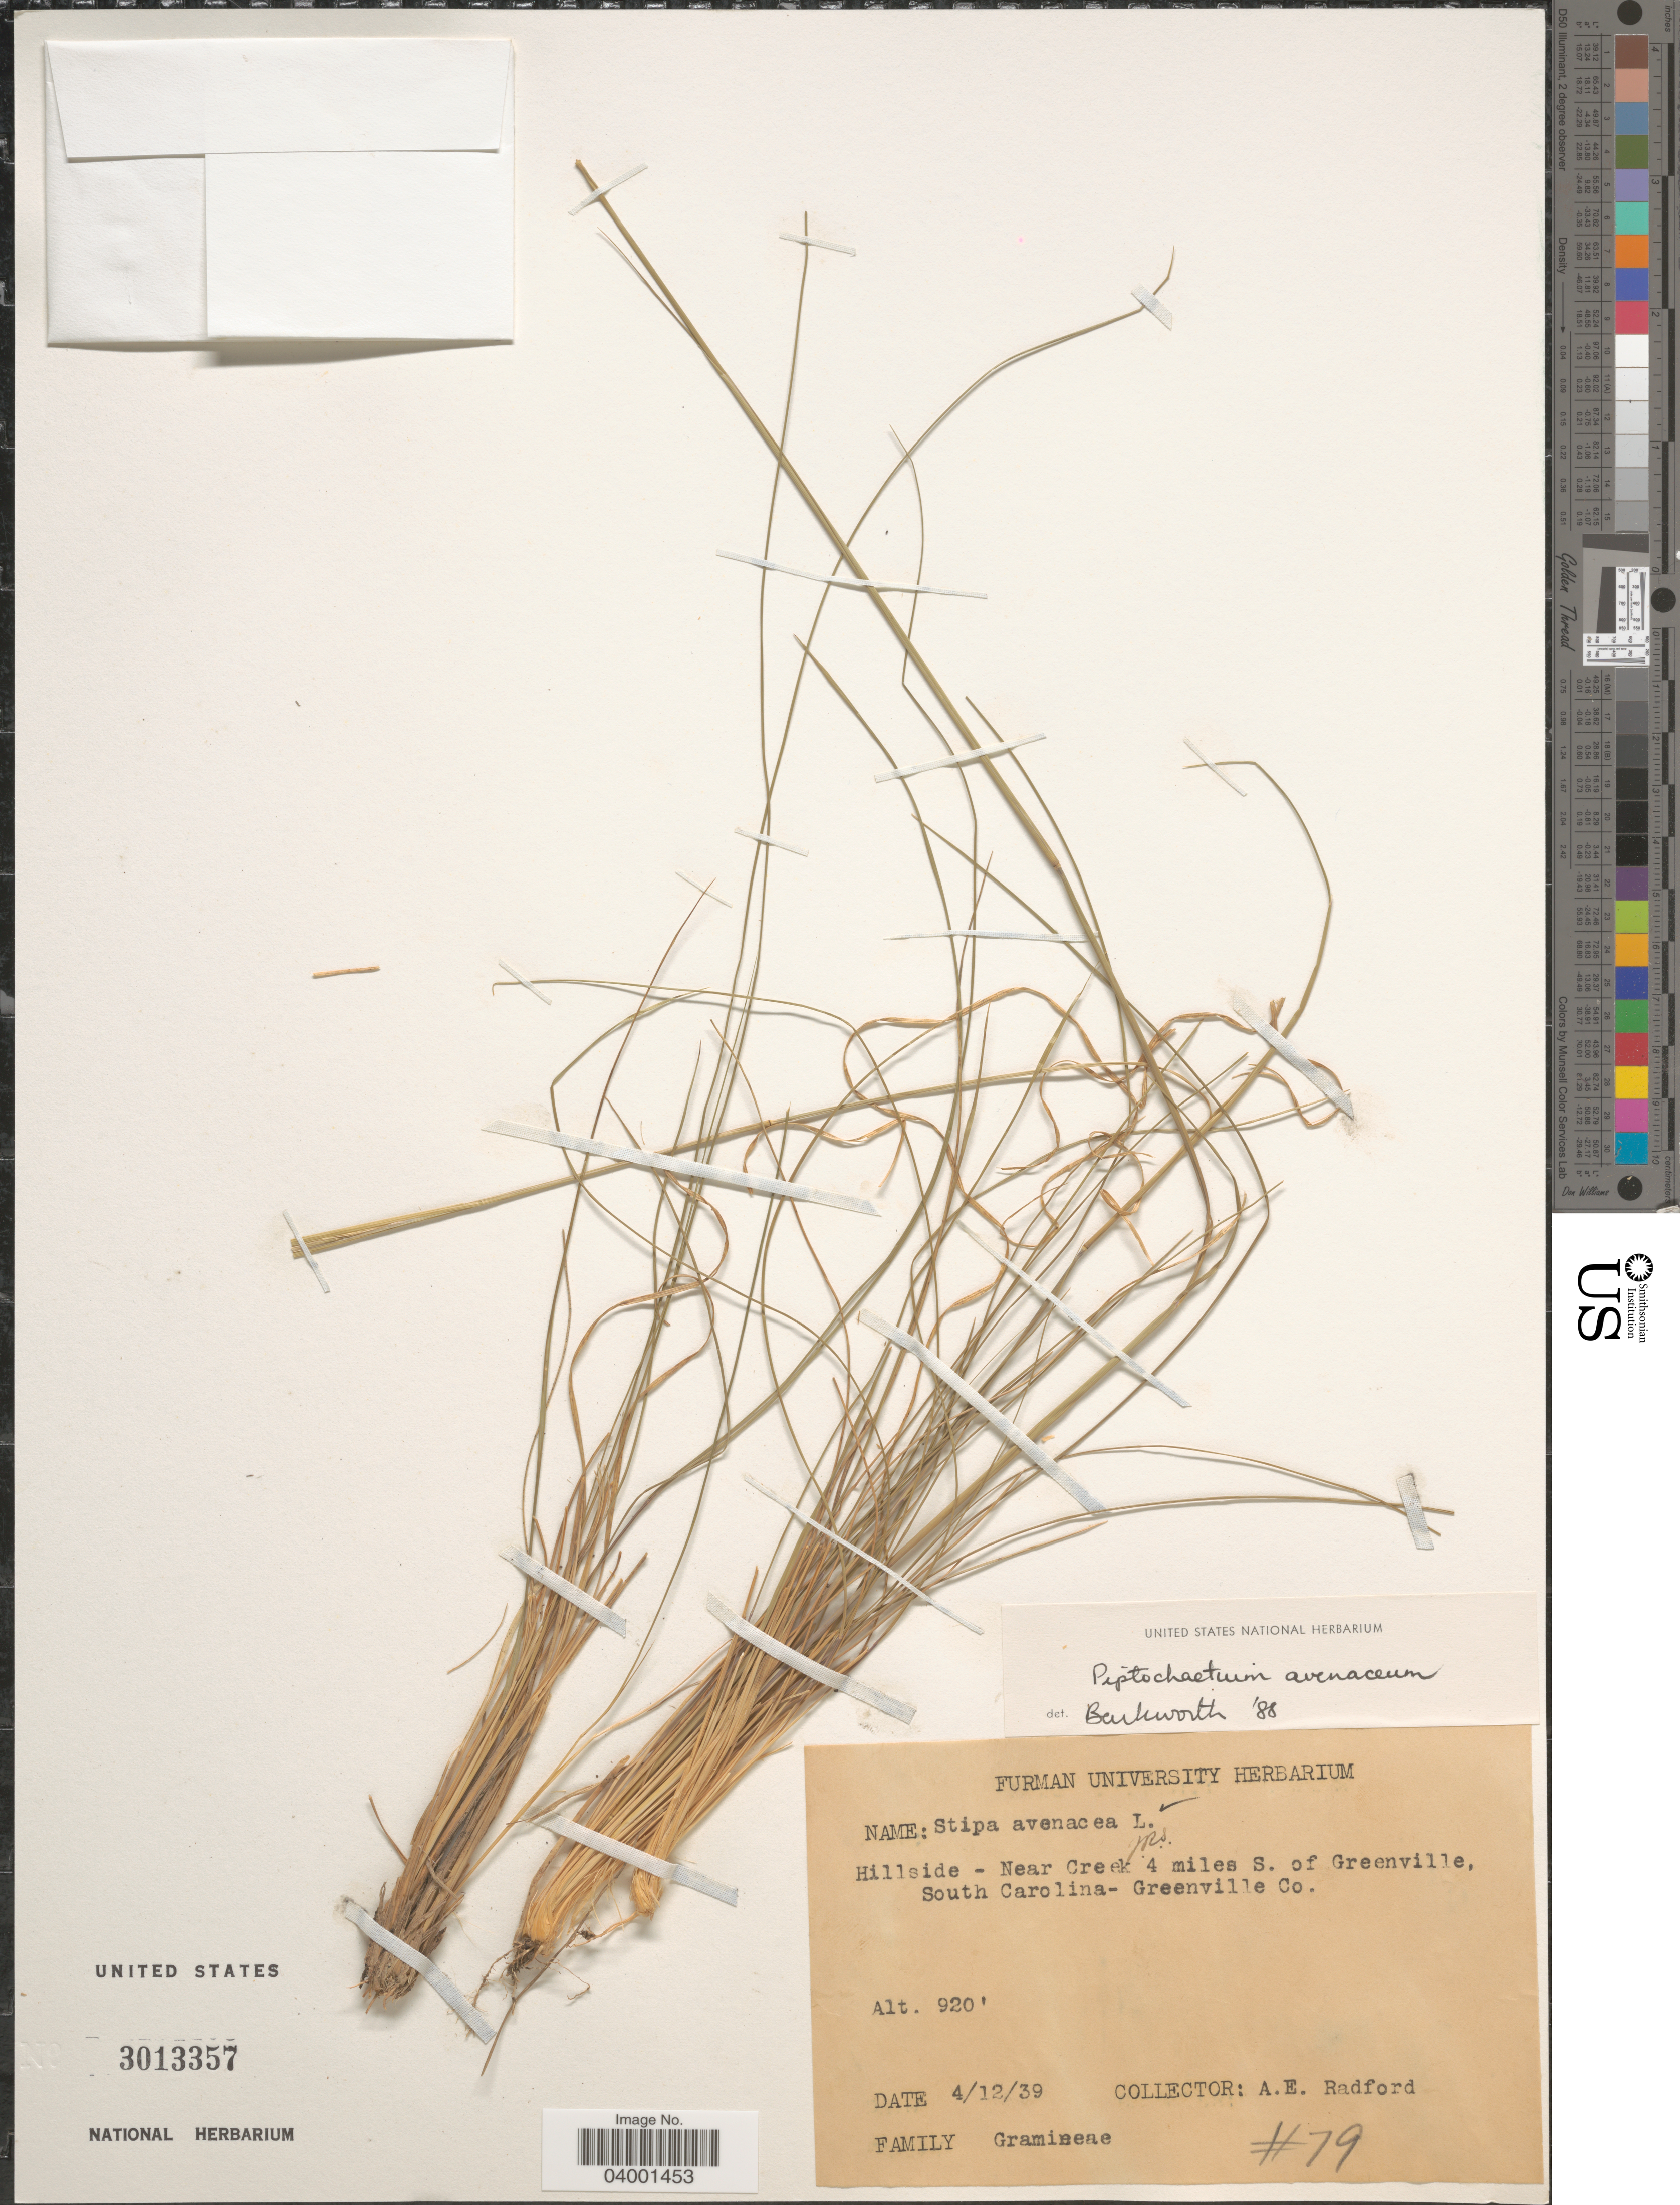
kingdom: Plantae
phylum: Tracheophyta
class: Liliopsida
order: Poales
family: Poaceae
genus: Piptochaetium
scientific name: Piptochaetium avenaceum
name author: (L.) Parodi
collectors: A. E. Radford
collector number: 79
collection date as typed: Transcribed d/m/y: 12/4/39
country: United States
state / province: South Carolina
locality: Hillside - Near Creek 4 miles S. of Greenville, Greenville Co.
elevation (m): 280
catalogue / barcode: US 3013357